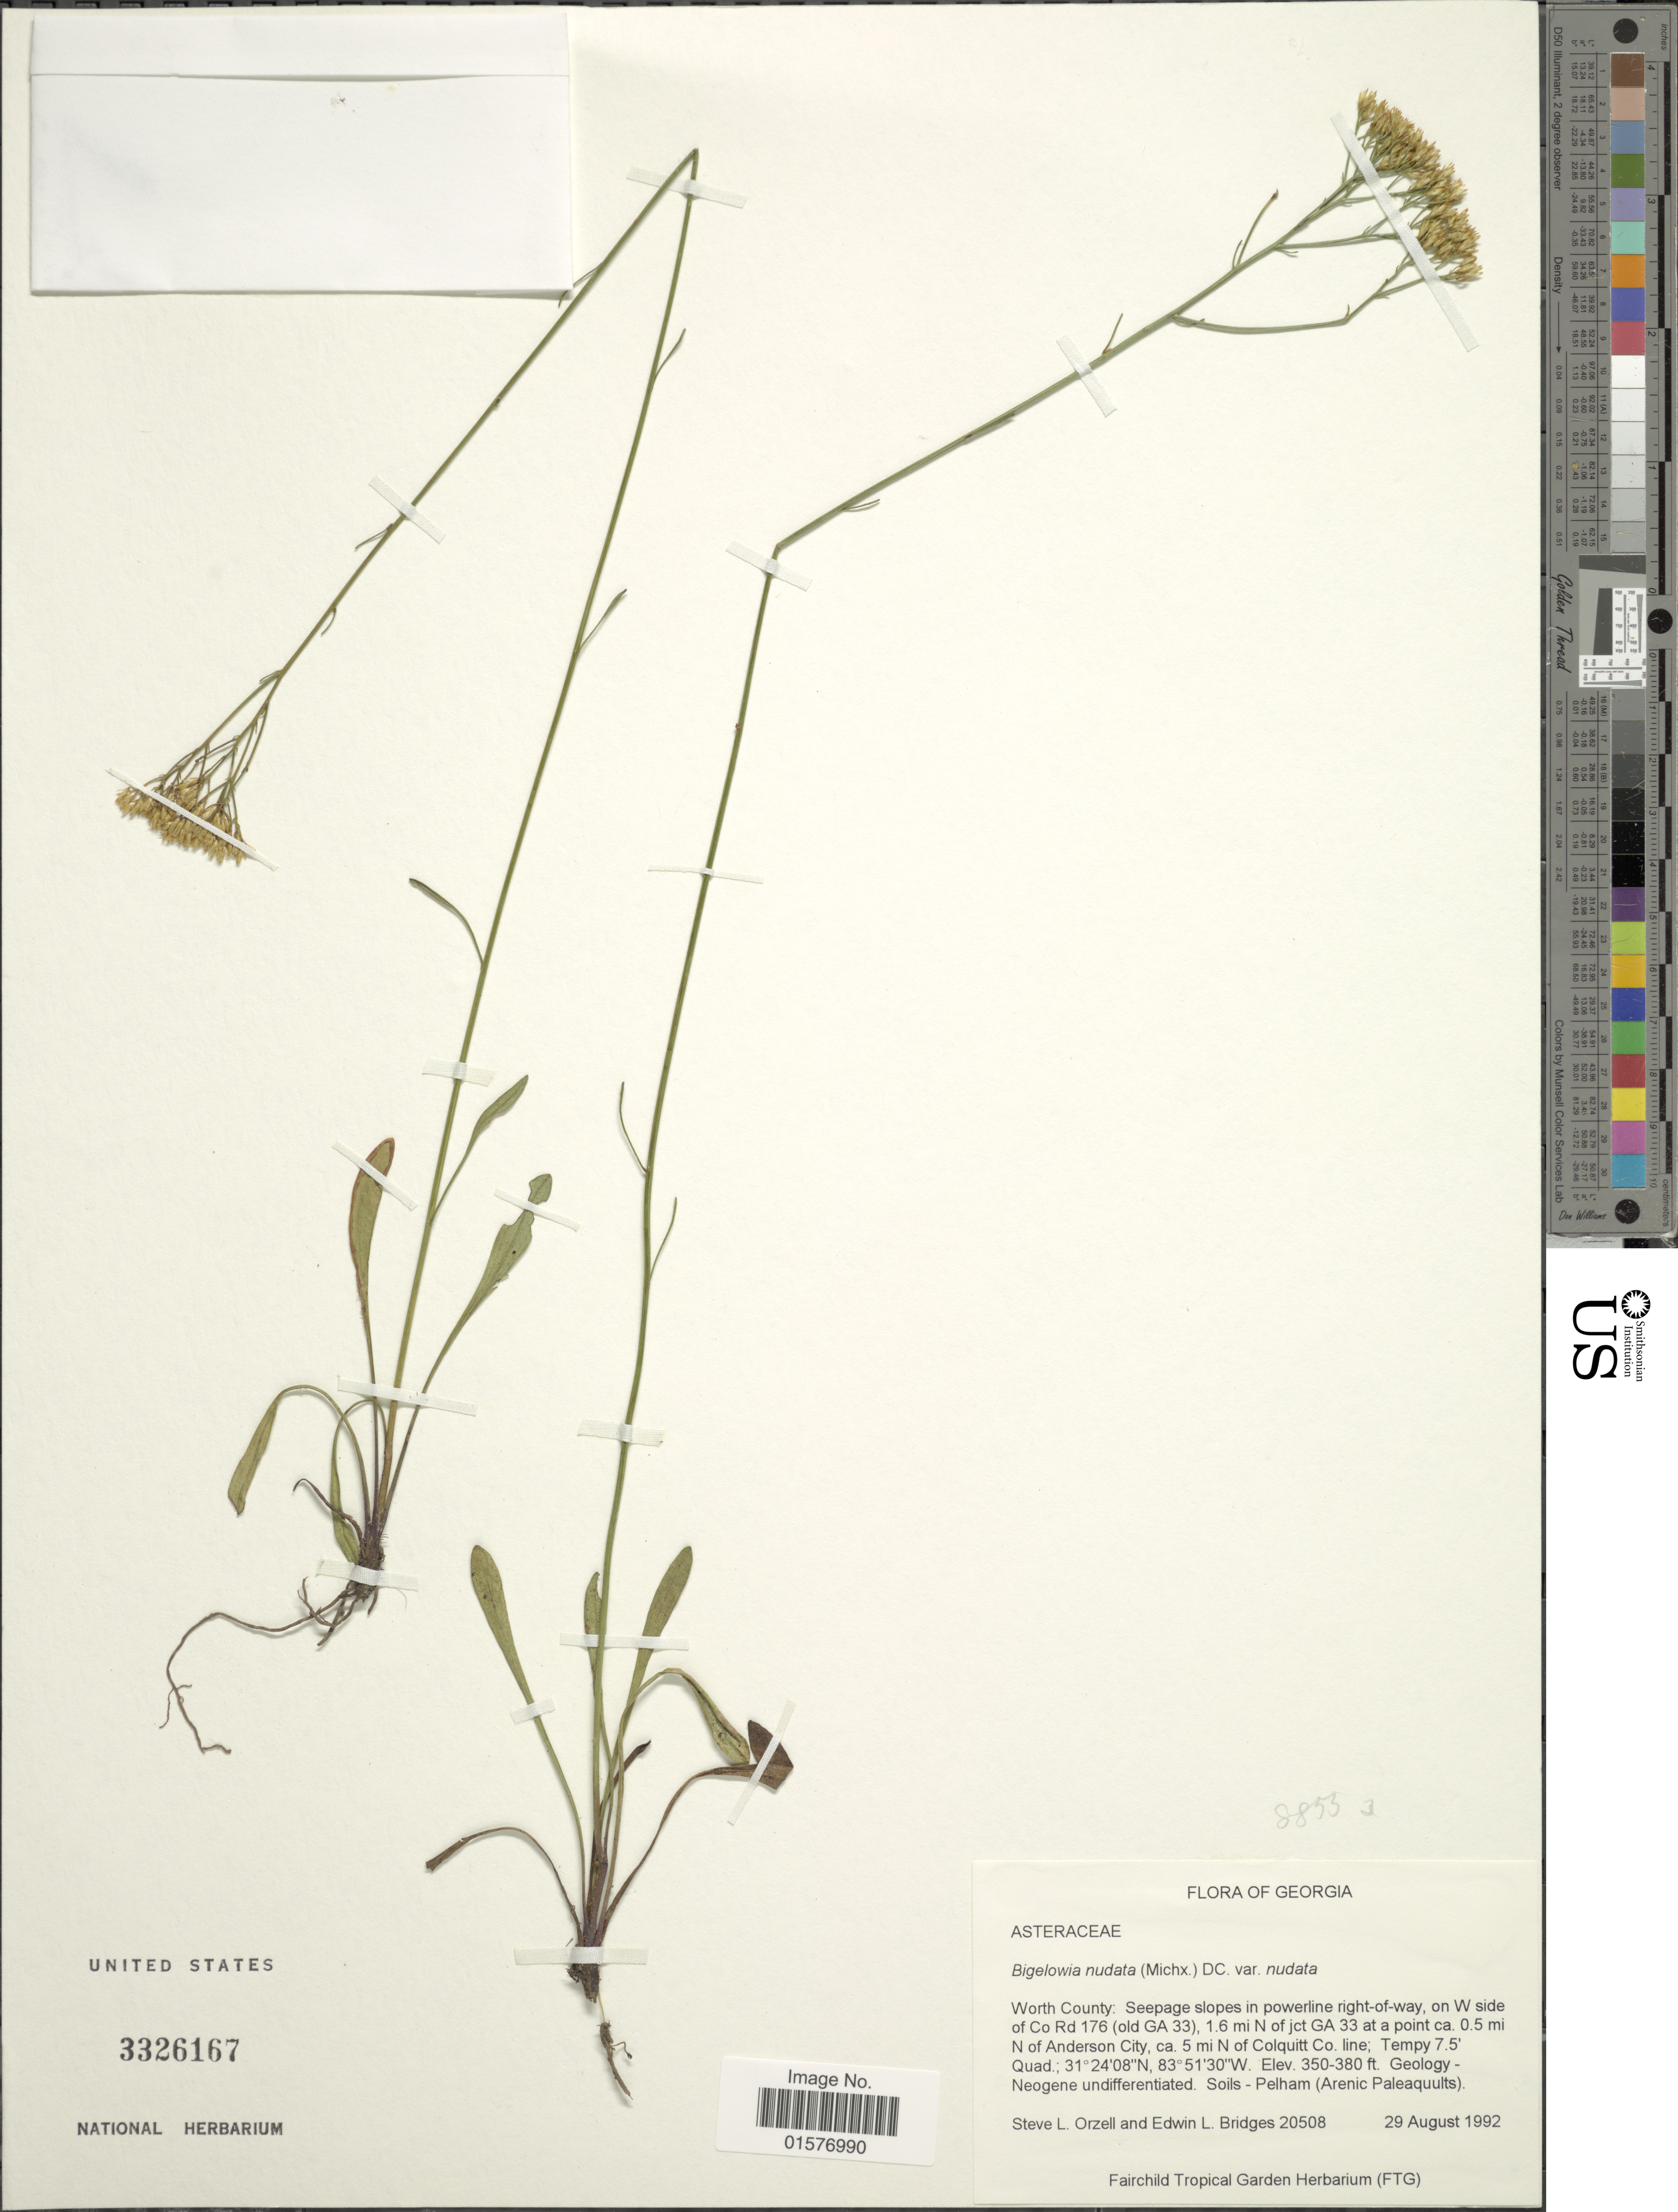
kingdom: Plantae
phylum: Tracheophyta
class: Magnoliopsida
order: Asterales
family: Asteraceae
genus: Bigelowia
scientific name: Bigelowia nudata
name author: (Michx.) DC.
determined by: Urbatsch, Lowell E., Curator (LSU), Louisiana State University (UNITED STATES)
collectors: S. Orzell & E. Bridges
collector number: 20508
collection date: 1992-08-29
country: United States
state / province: Georgia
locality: Worth County: Seepage slopes in powerline right-of-way, on W side of Co Rd 176 (pold GA), 1.6 mi N of jct GA 33 at a point 0.5 mi. N of Anderson City, 5 mi. N of Colquitt Co., Tempy 7.5' Quad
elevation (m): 107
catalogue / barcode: US 3326167